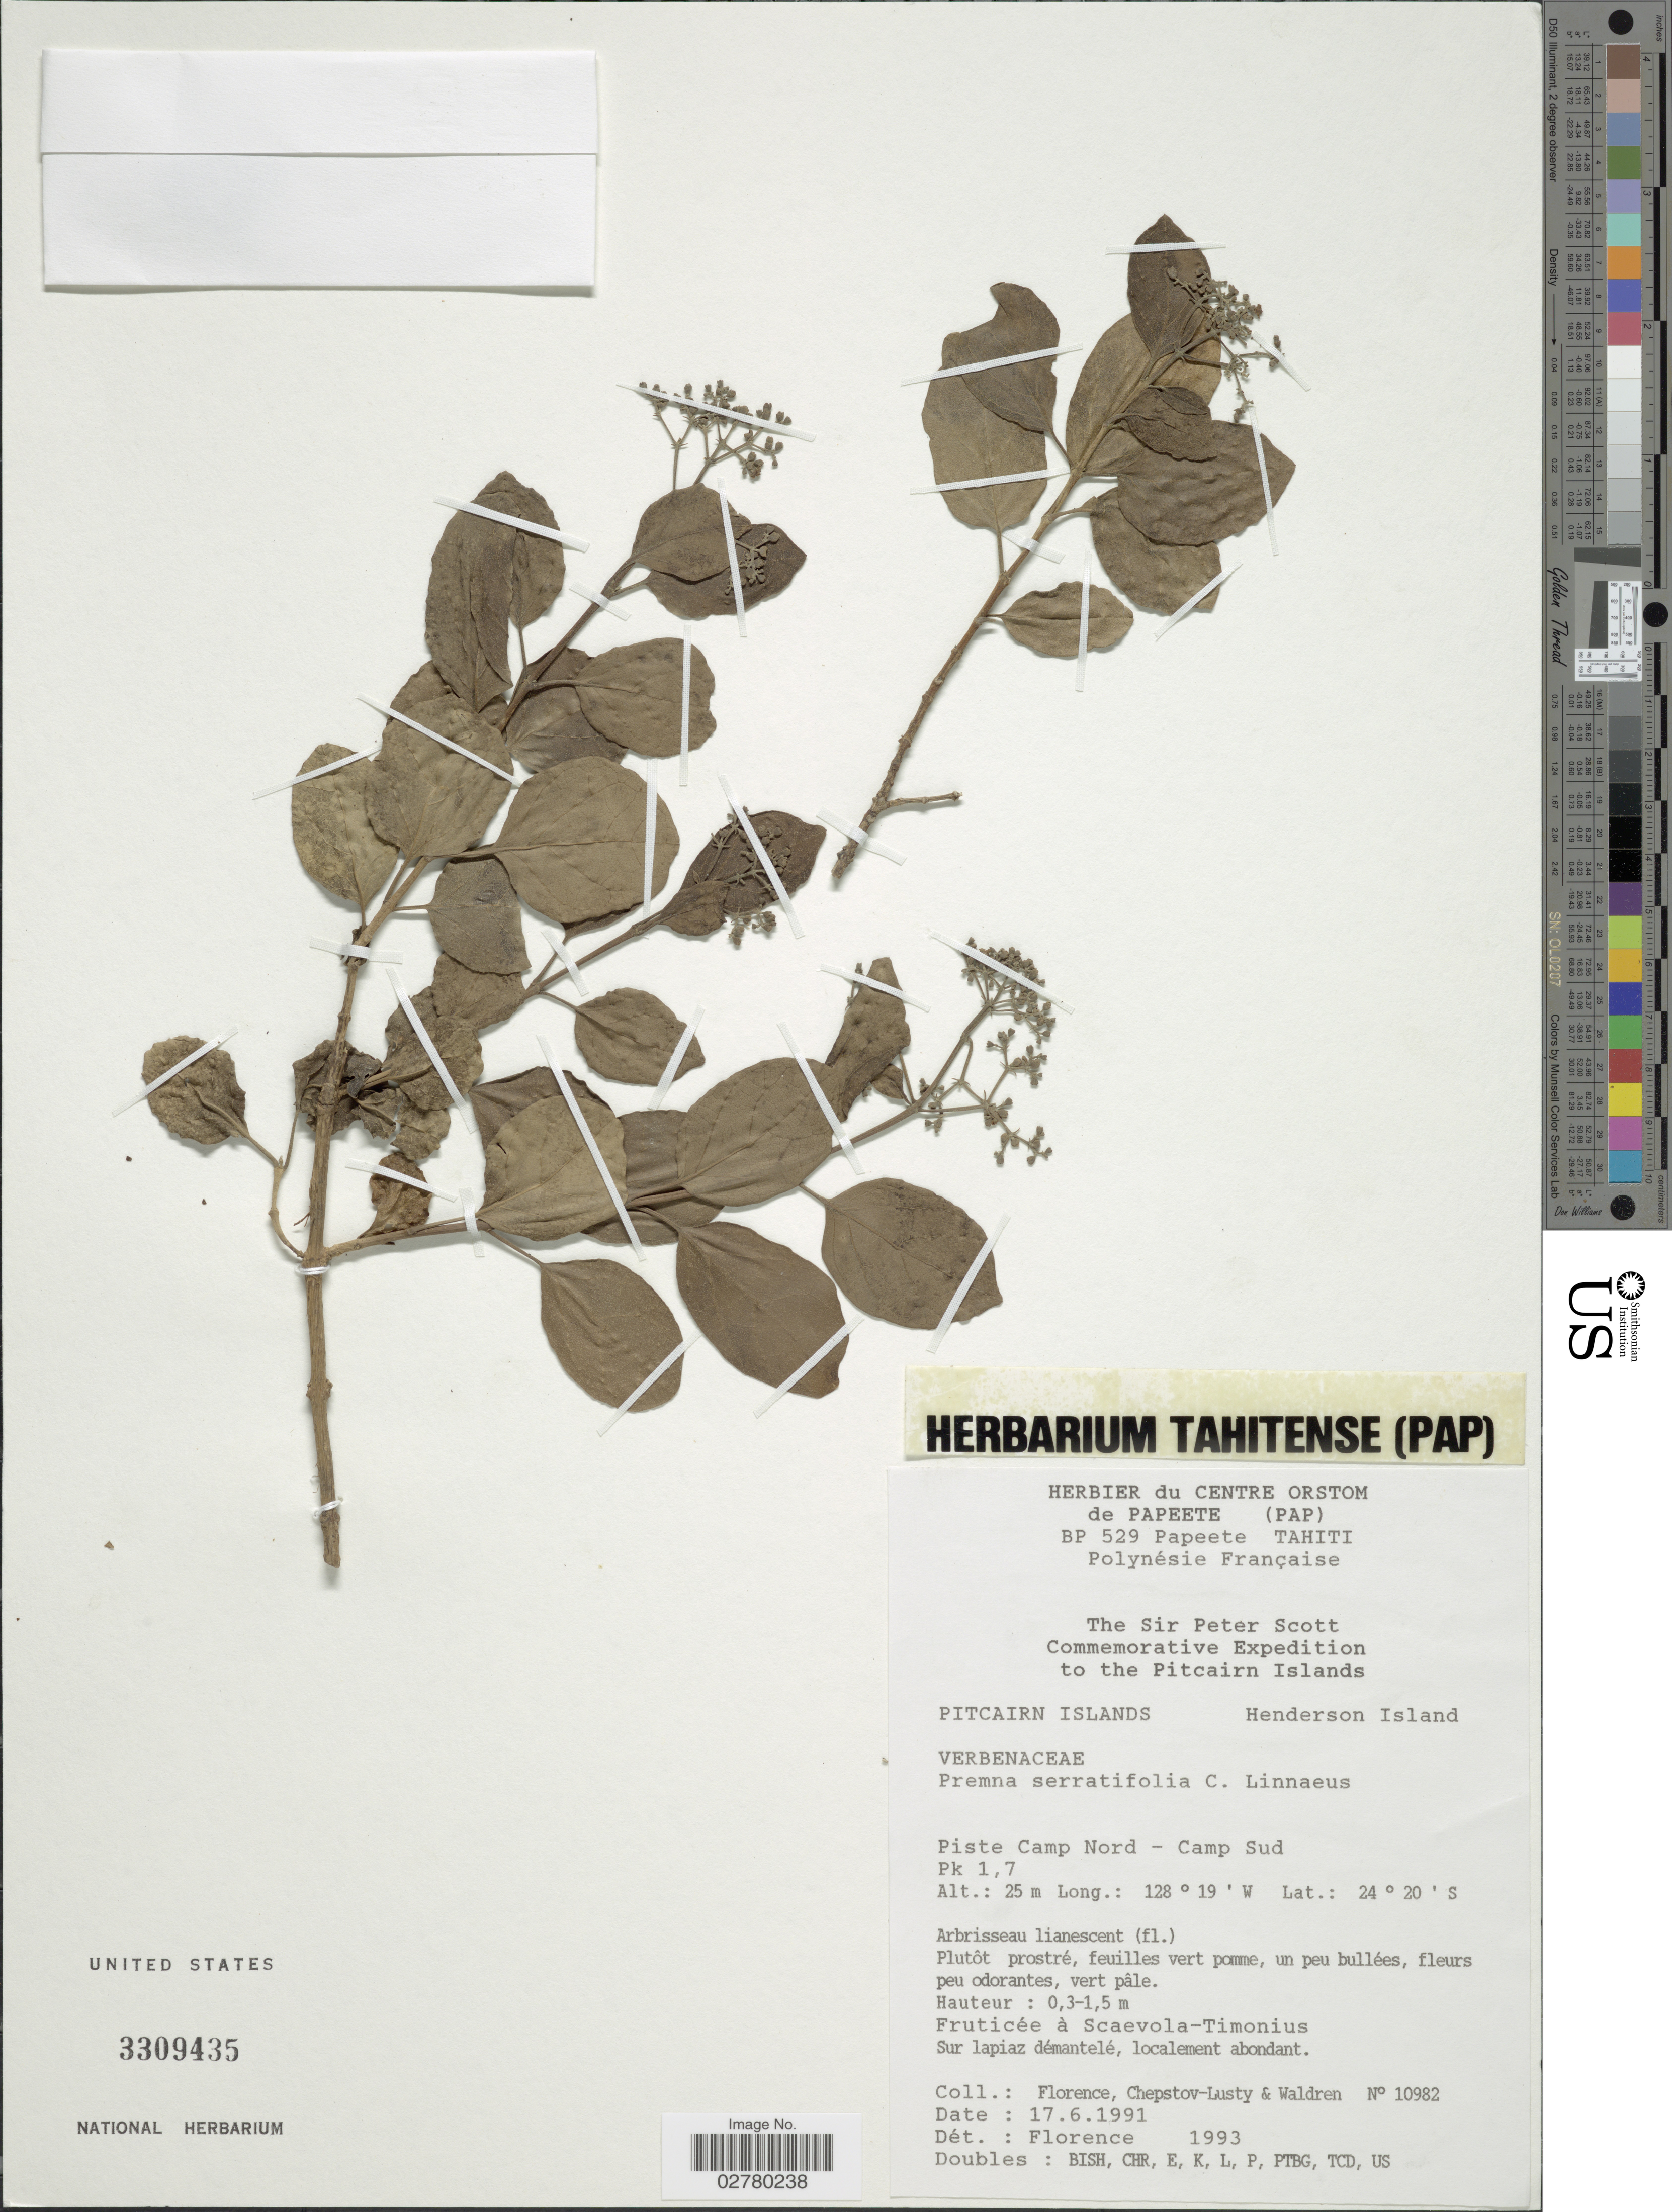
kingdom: Plantae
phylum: Tracheophyta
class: Magnoliopsida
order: Lamiales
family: Lamiaceae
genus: Premna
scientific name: Premna serratifolia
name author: L.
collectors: -. Florence, -. Chepstov-lusty & Waldren, --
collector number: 10982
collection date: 1991-06-17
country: Pitcairn Islands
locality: Pitcairn Islands, Henderson Island, Piste Camp Nord - Camp Sud, Pk 1,7.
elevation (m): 25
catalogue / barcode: US 3309435